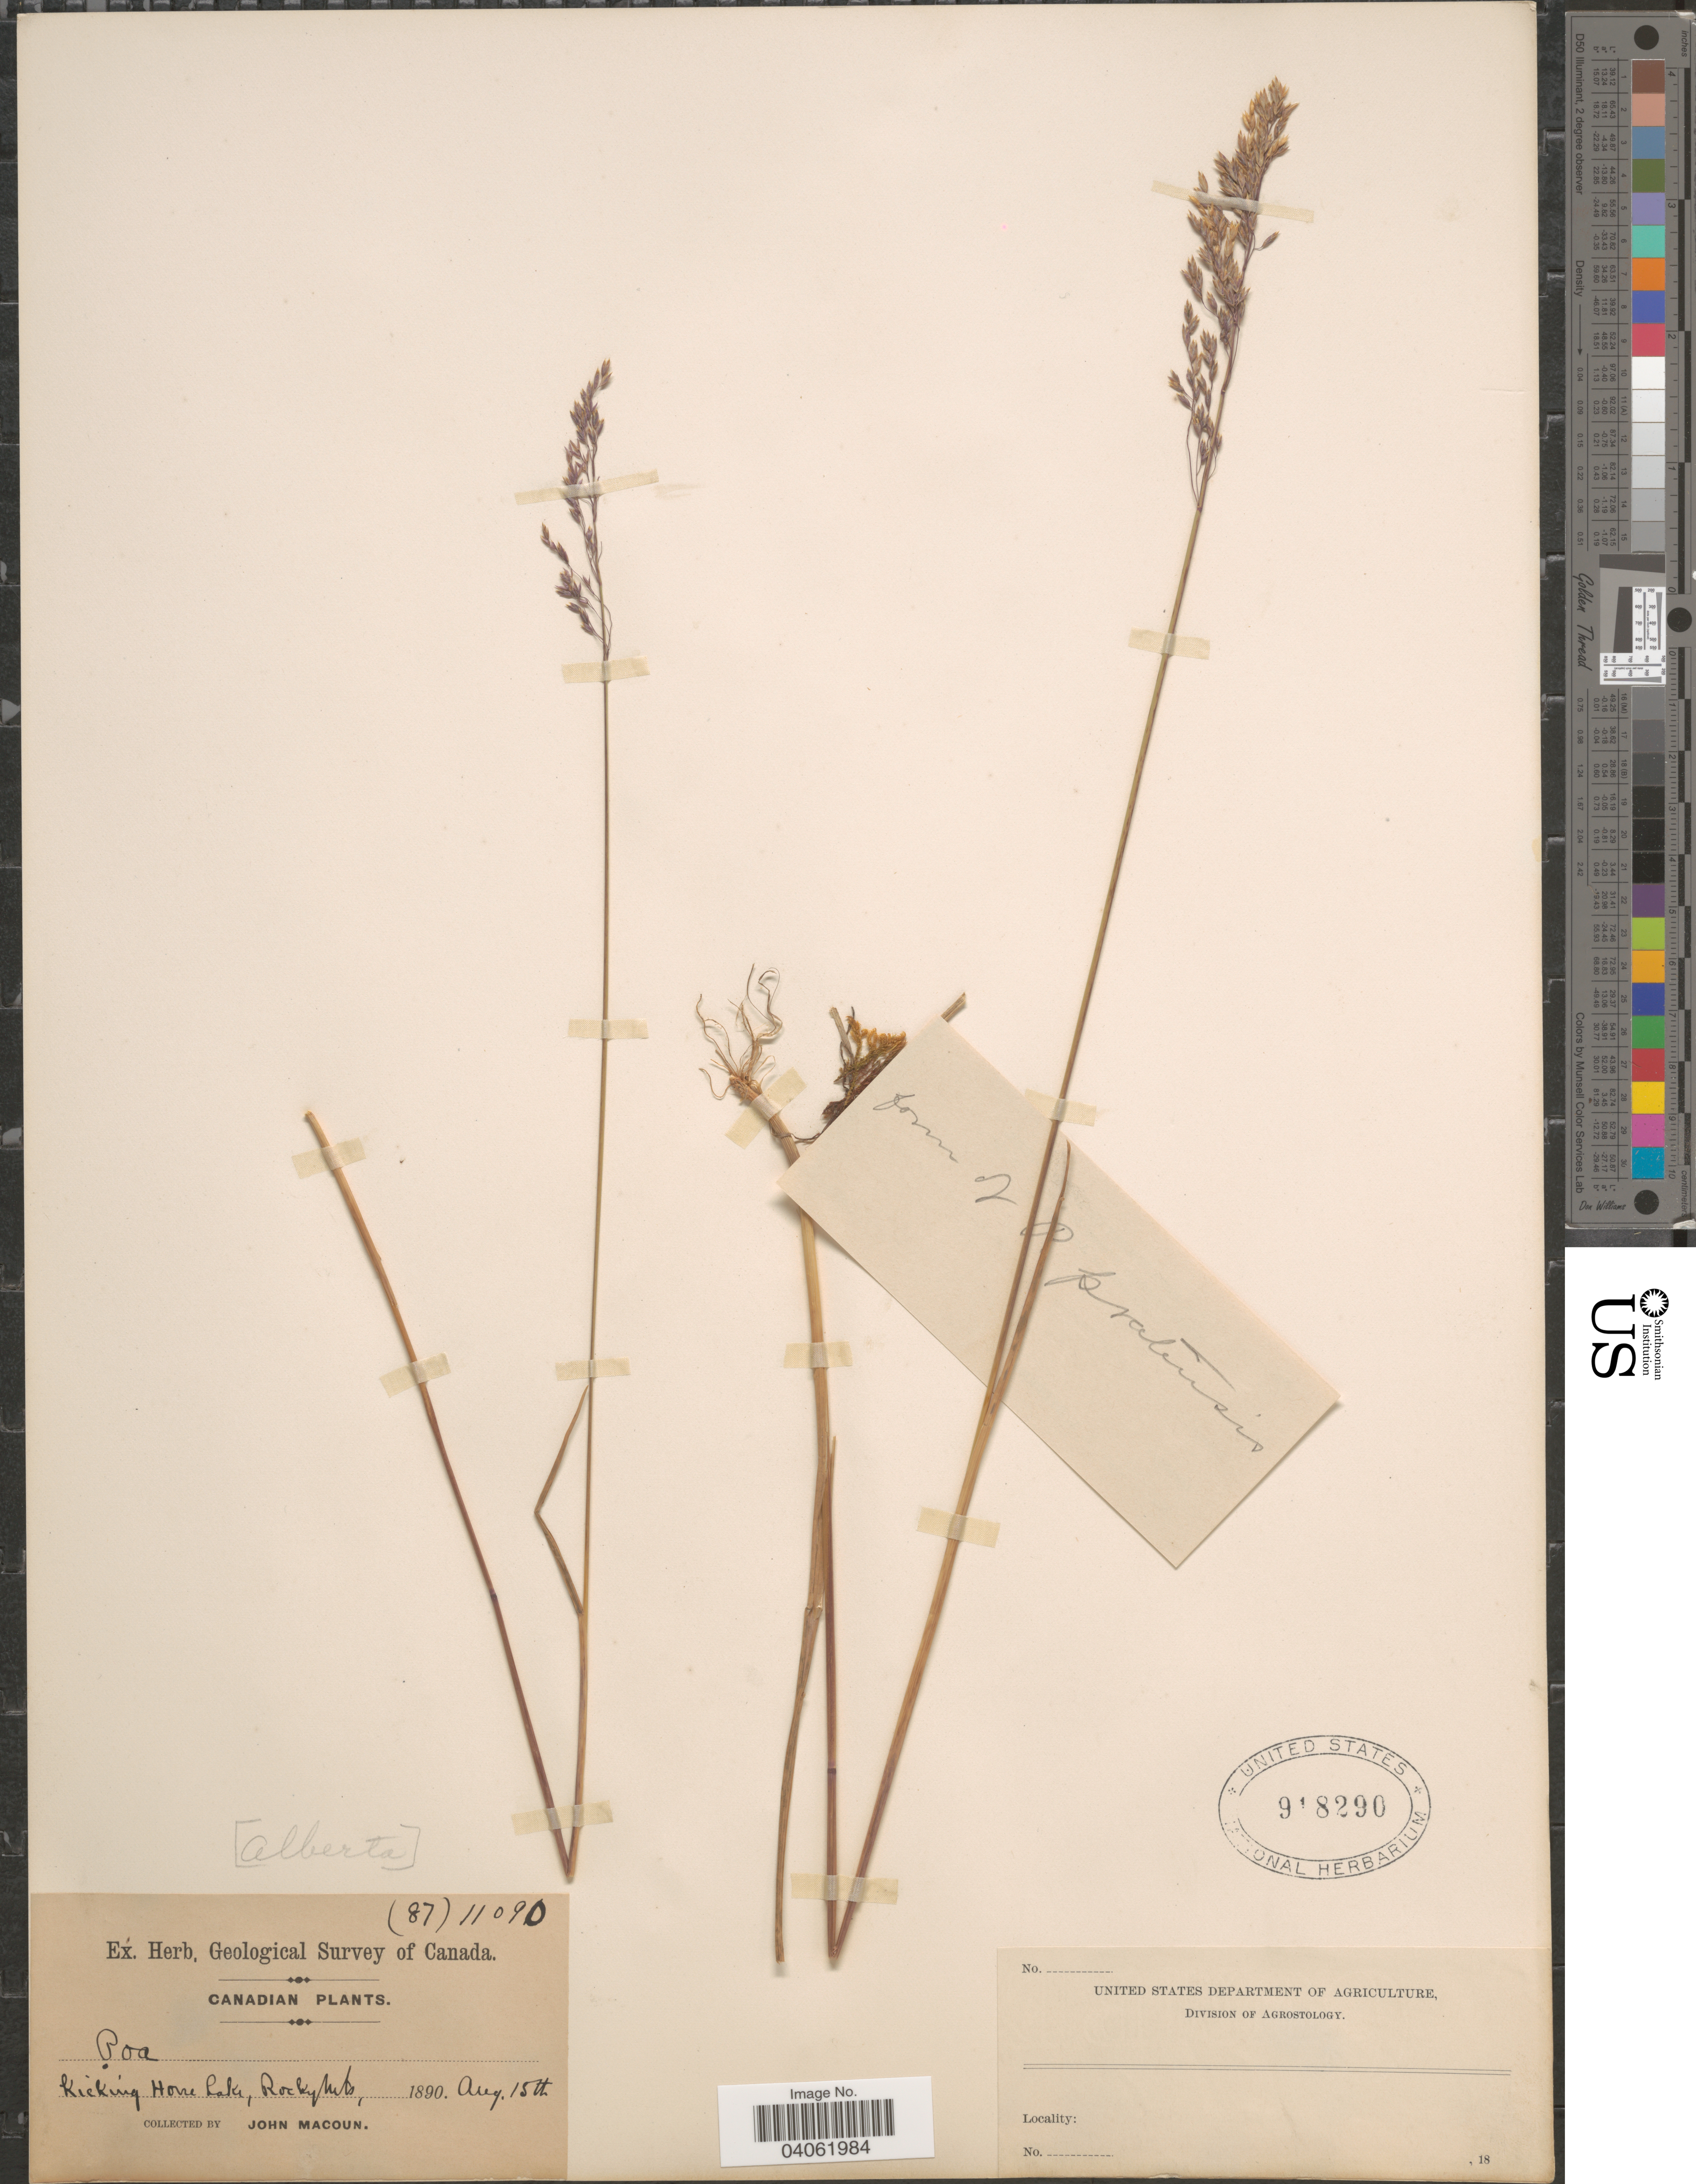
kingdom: Plantae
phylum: Tracheophyta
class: Liliopsida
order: Poales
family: Poaceae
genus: Poa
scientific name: Poa pratensis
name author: L.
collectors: J. Macoun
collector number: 87/1109D*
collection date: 1890-08-15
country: Canada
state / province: Alberta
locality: Kicking Horse Lake, Rocky Mts.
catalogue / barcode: US 918290